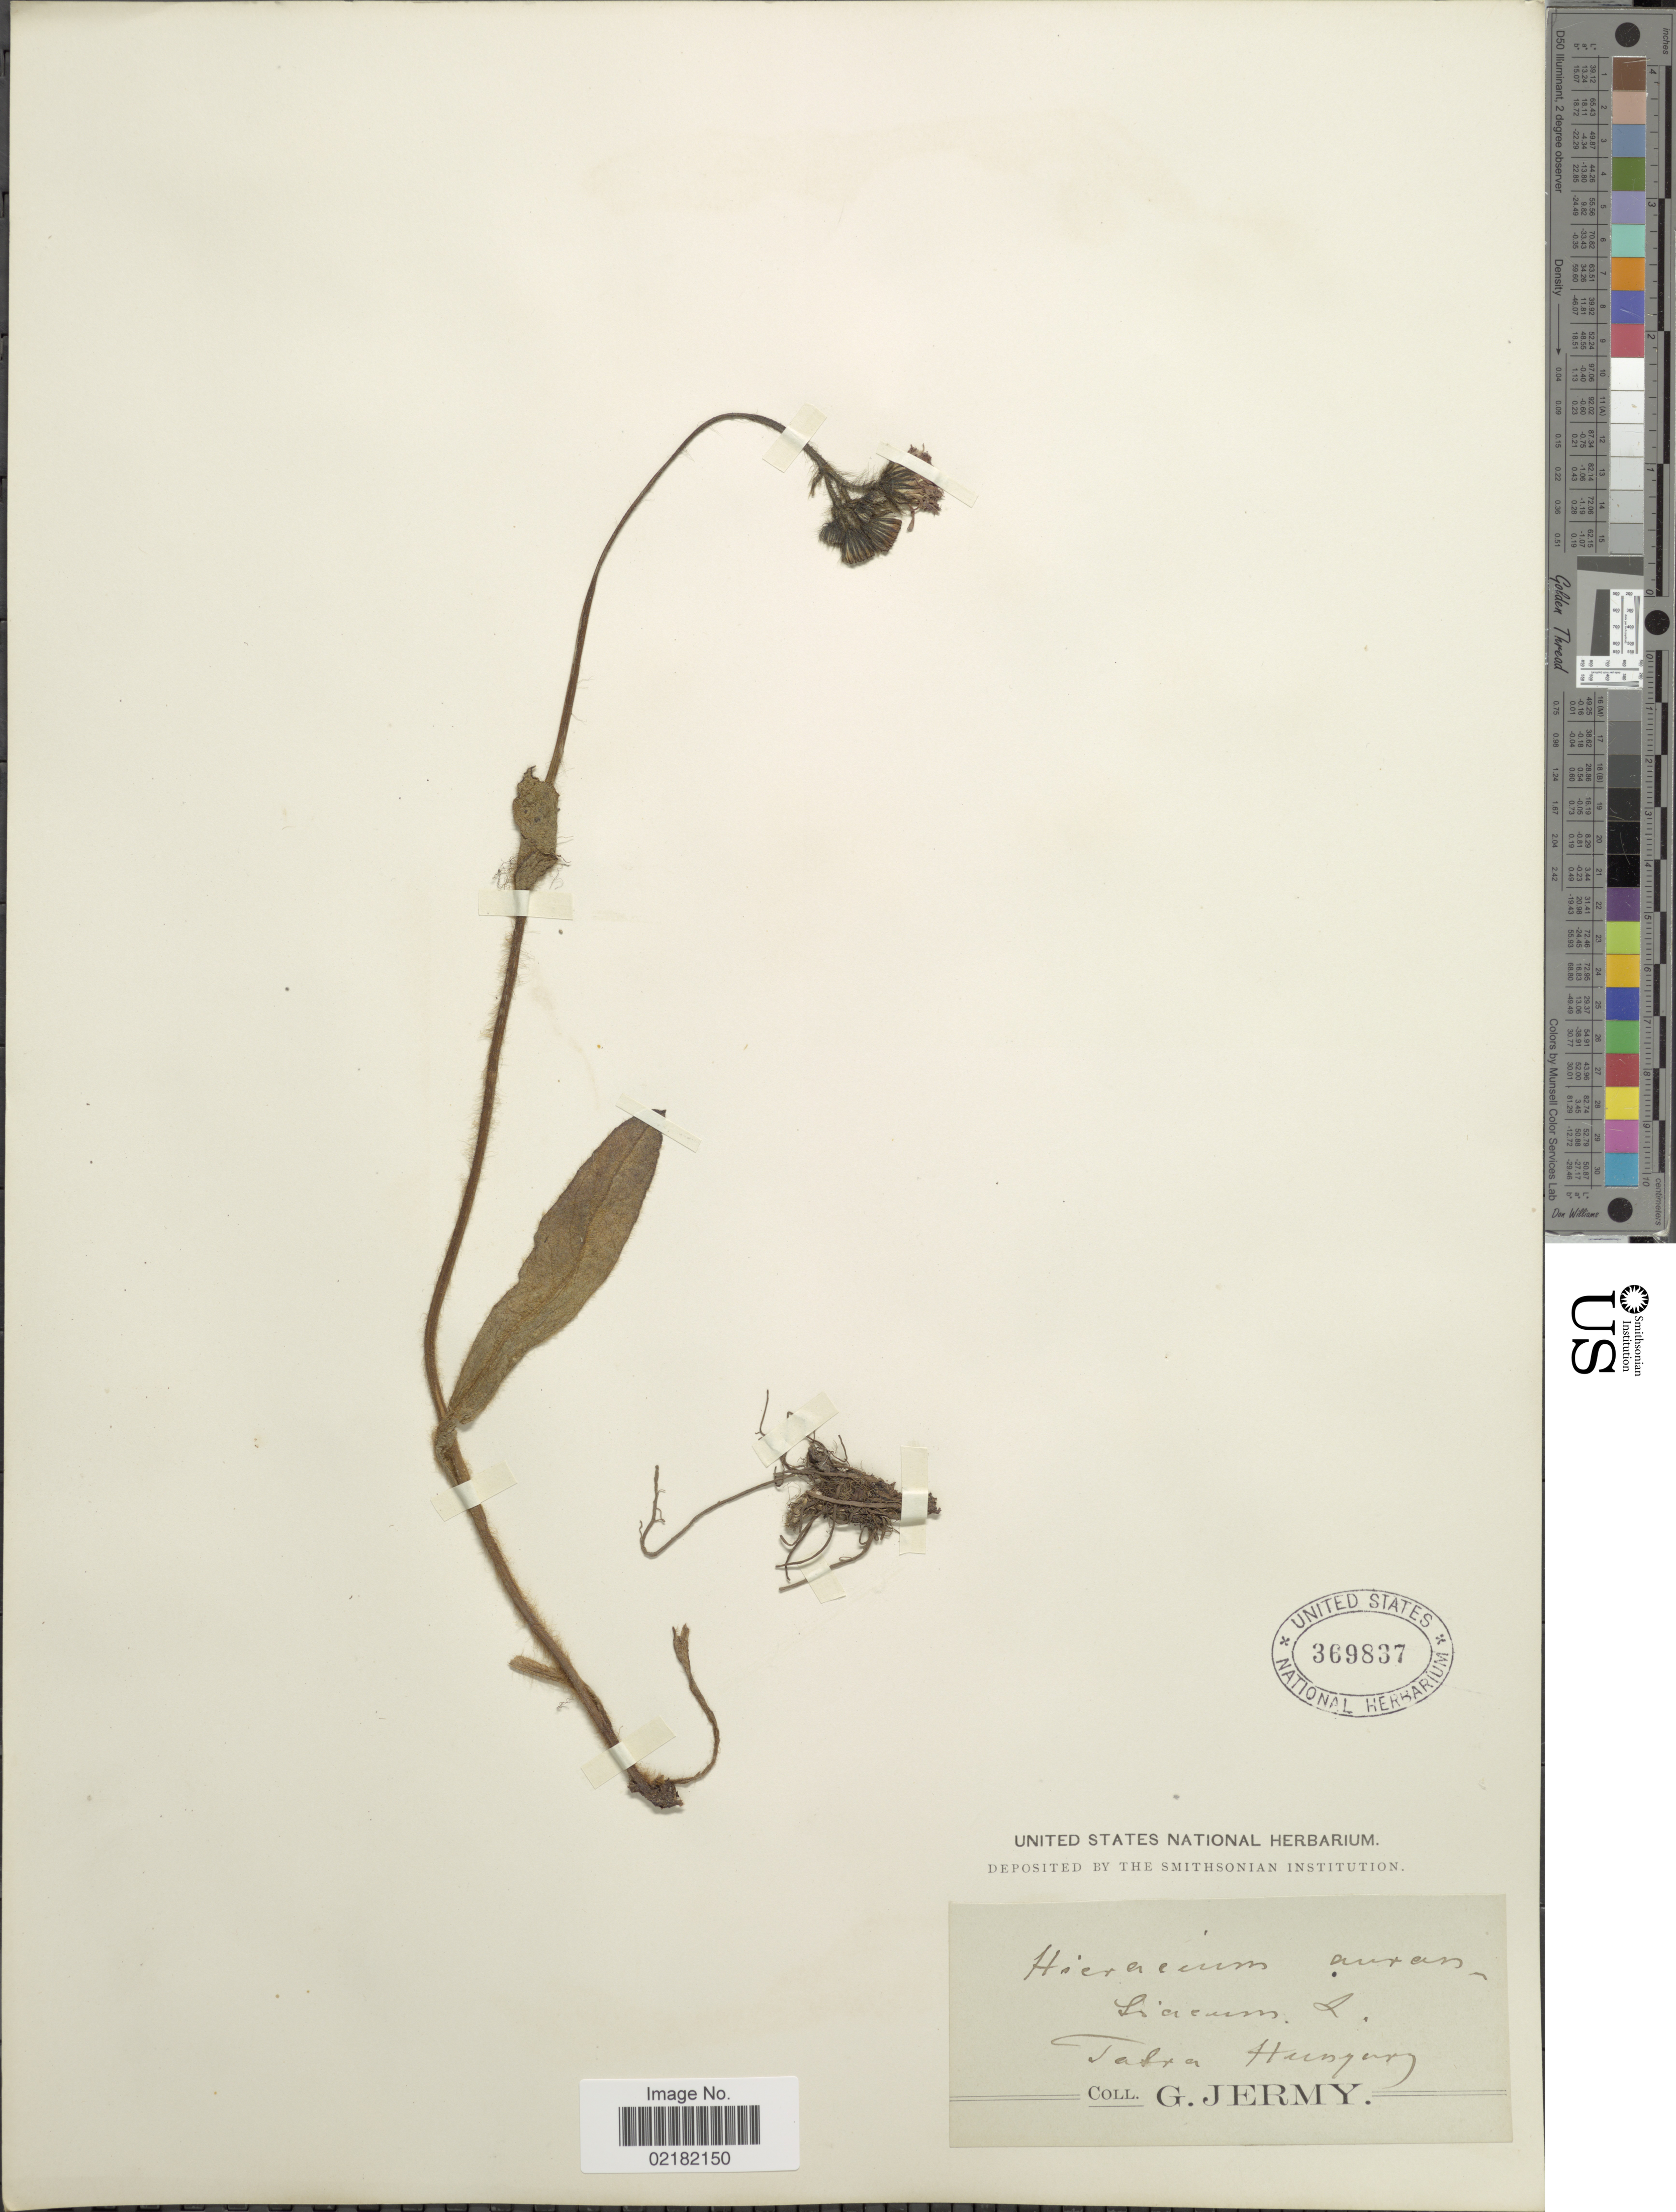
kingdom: Plantae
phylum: Tracheophyta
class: Magnoliopsida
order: Asterales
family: Asteraceae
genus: Pilosella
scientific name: Pilosella aurantiaca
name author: (L.) F.W. Schultz & Sch. Bip.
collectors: G. Jermy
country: Hungary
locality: Tatra Hungary.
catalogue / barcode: US 369837